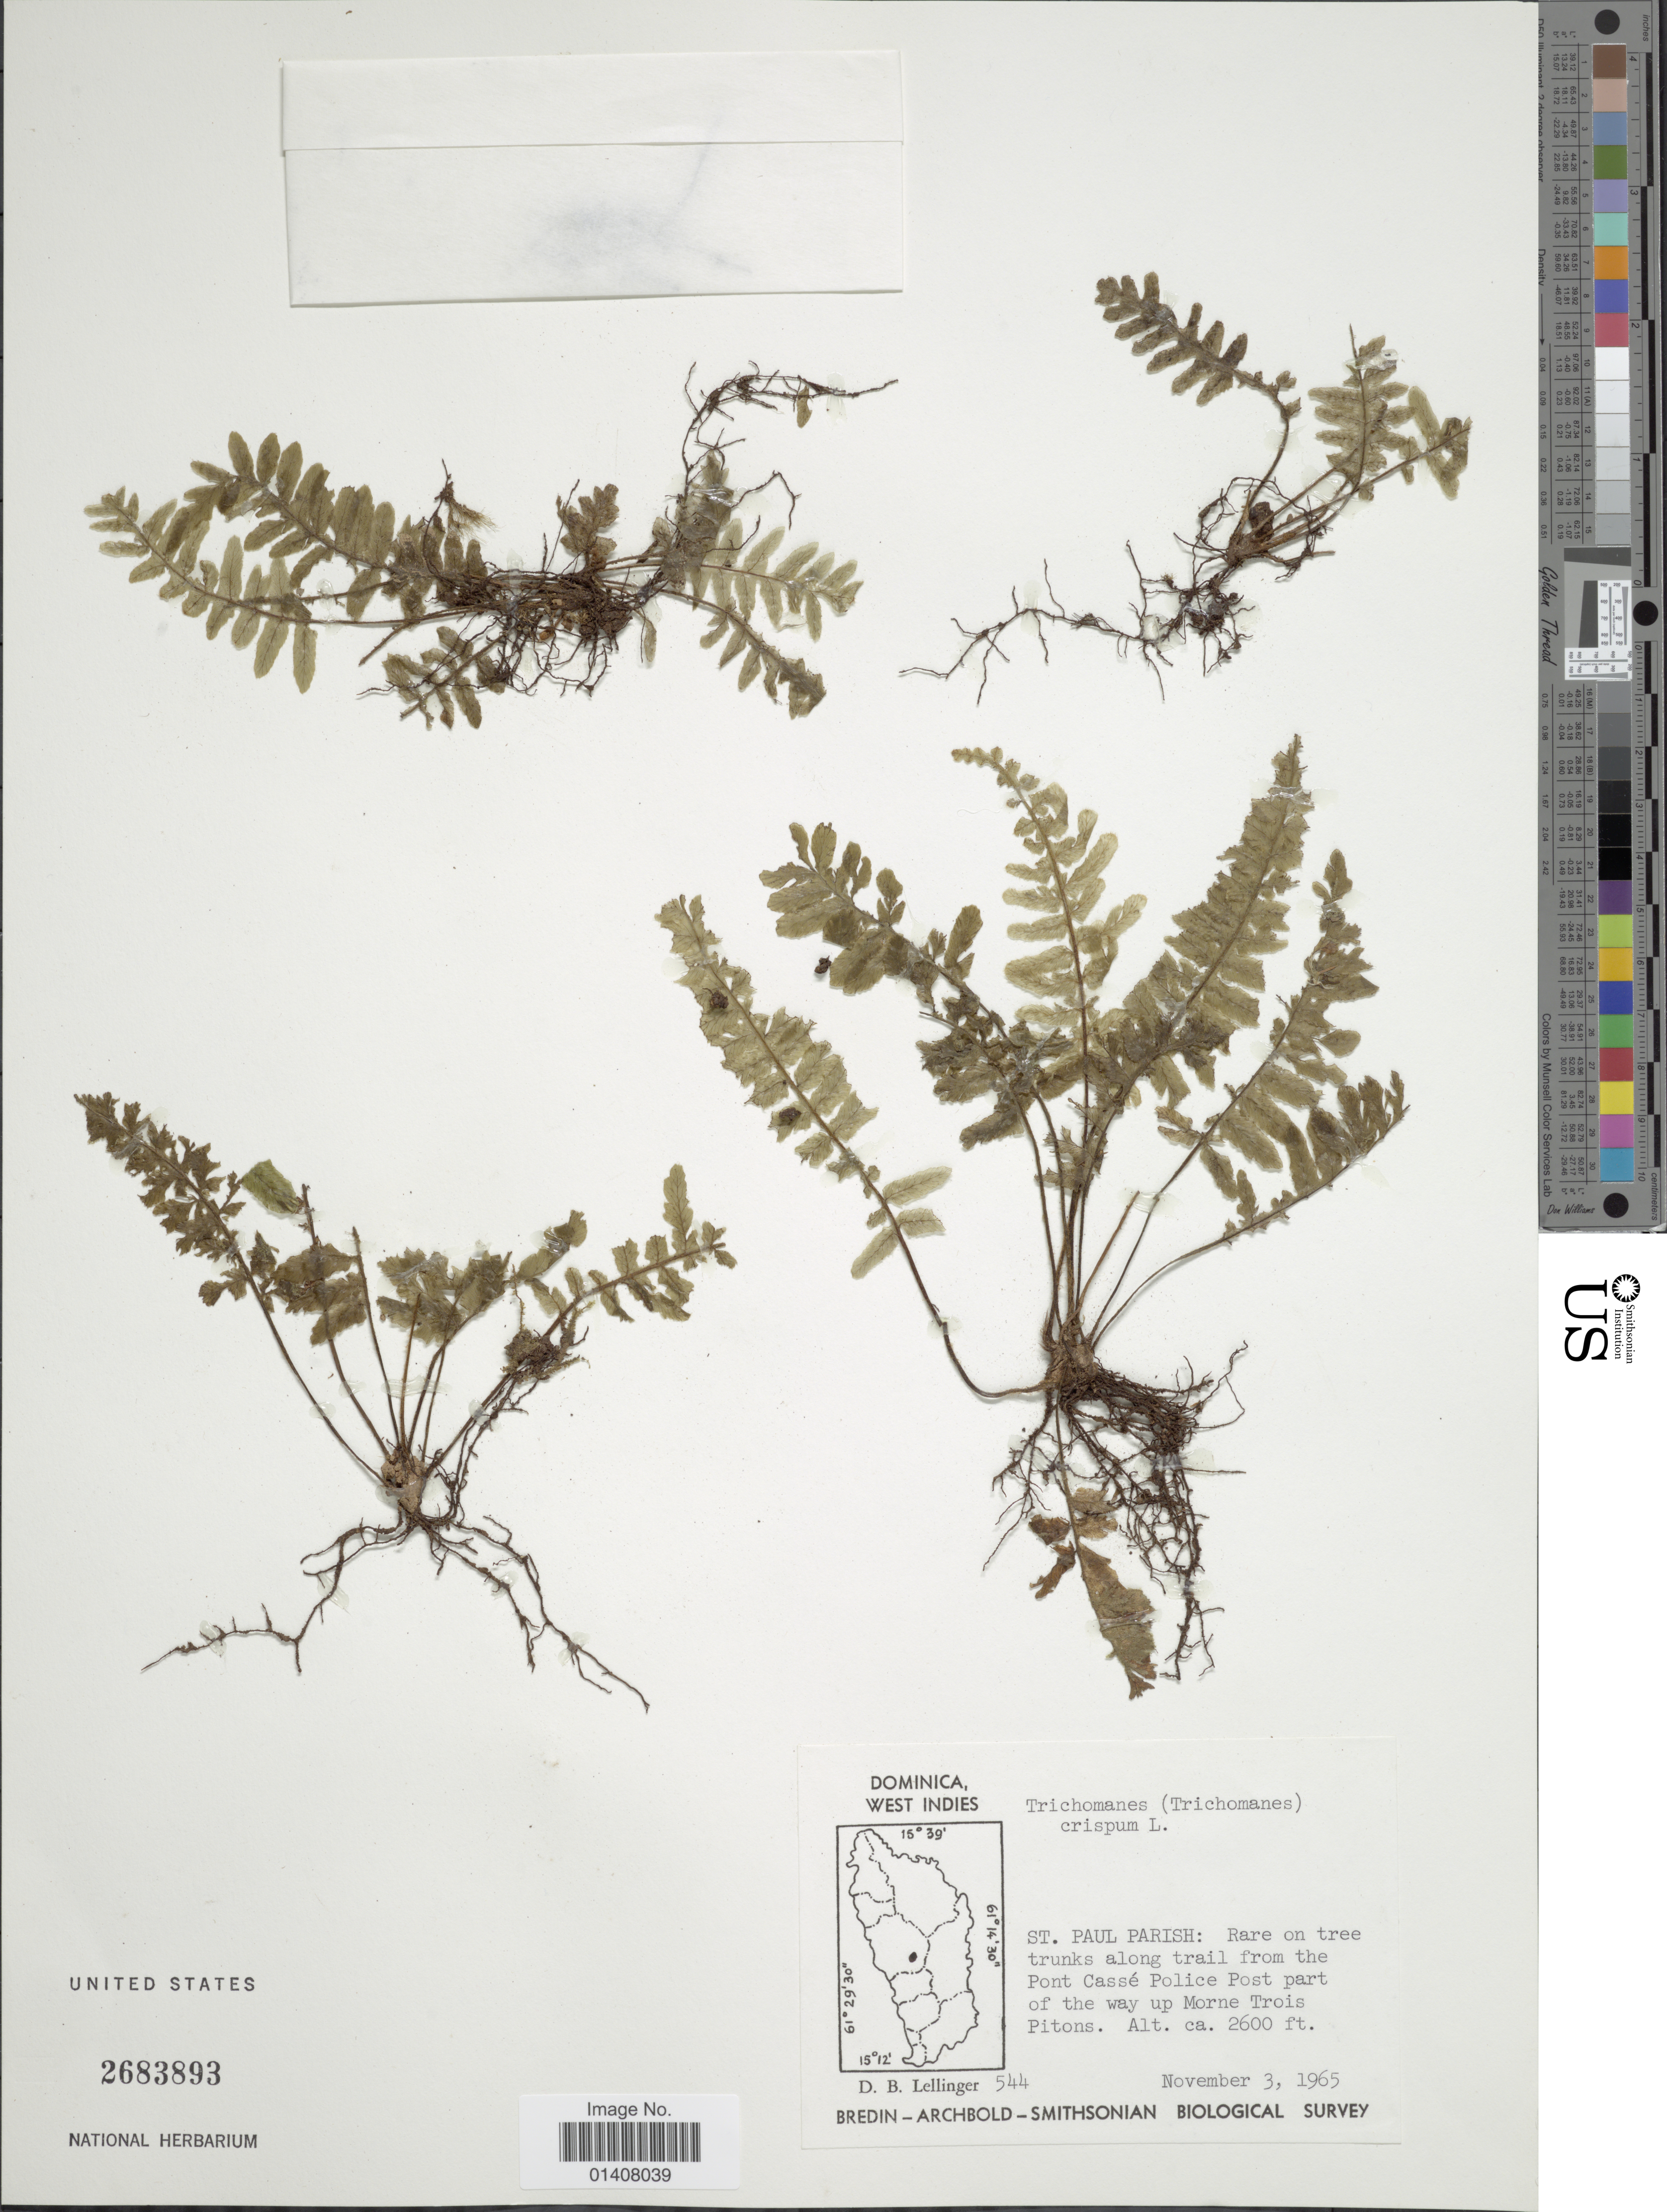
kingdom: Plantae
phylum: Tracheophyta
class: Polypodiopsida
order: Hymenophyllales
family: Hymenophyllaceae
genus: Trichomanes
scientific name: Trichomanes crispum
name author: L.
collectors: D. B. Lellinger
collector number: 544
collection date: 1965-11-03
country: Dominica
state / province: St. Paul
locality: Dominica West Indies, St. Paul Parish: rare on tree trunks along trail from the Pont Cassé Police Post part of the way up Morne Trois Pitons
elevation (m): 792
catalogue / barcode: US 2683893